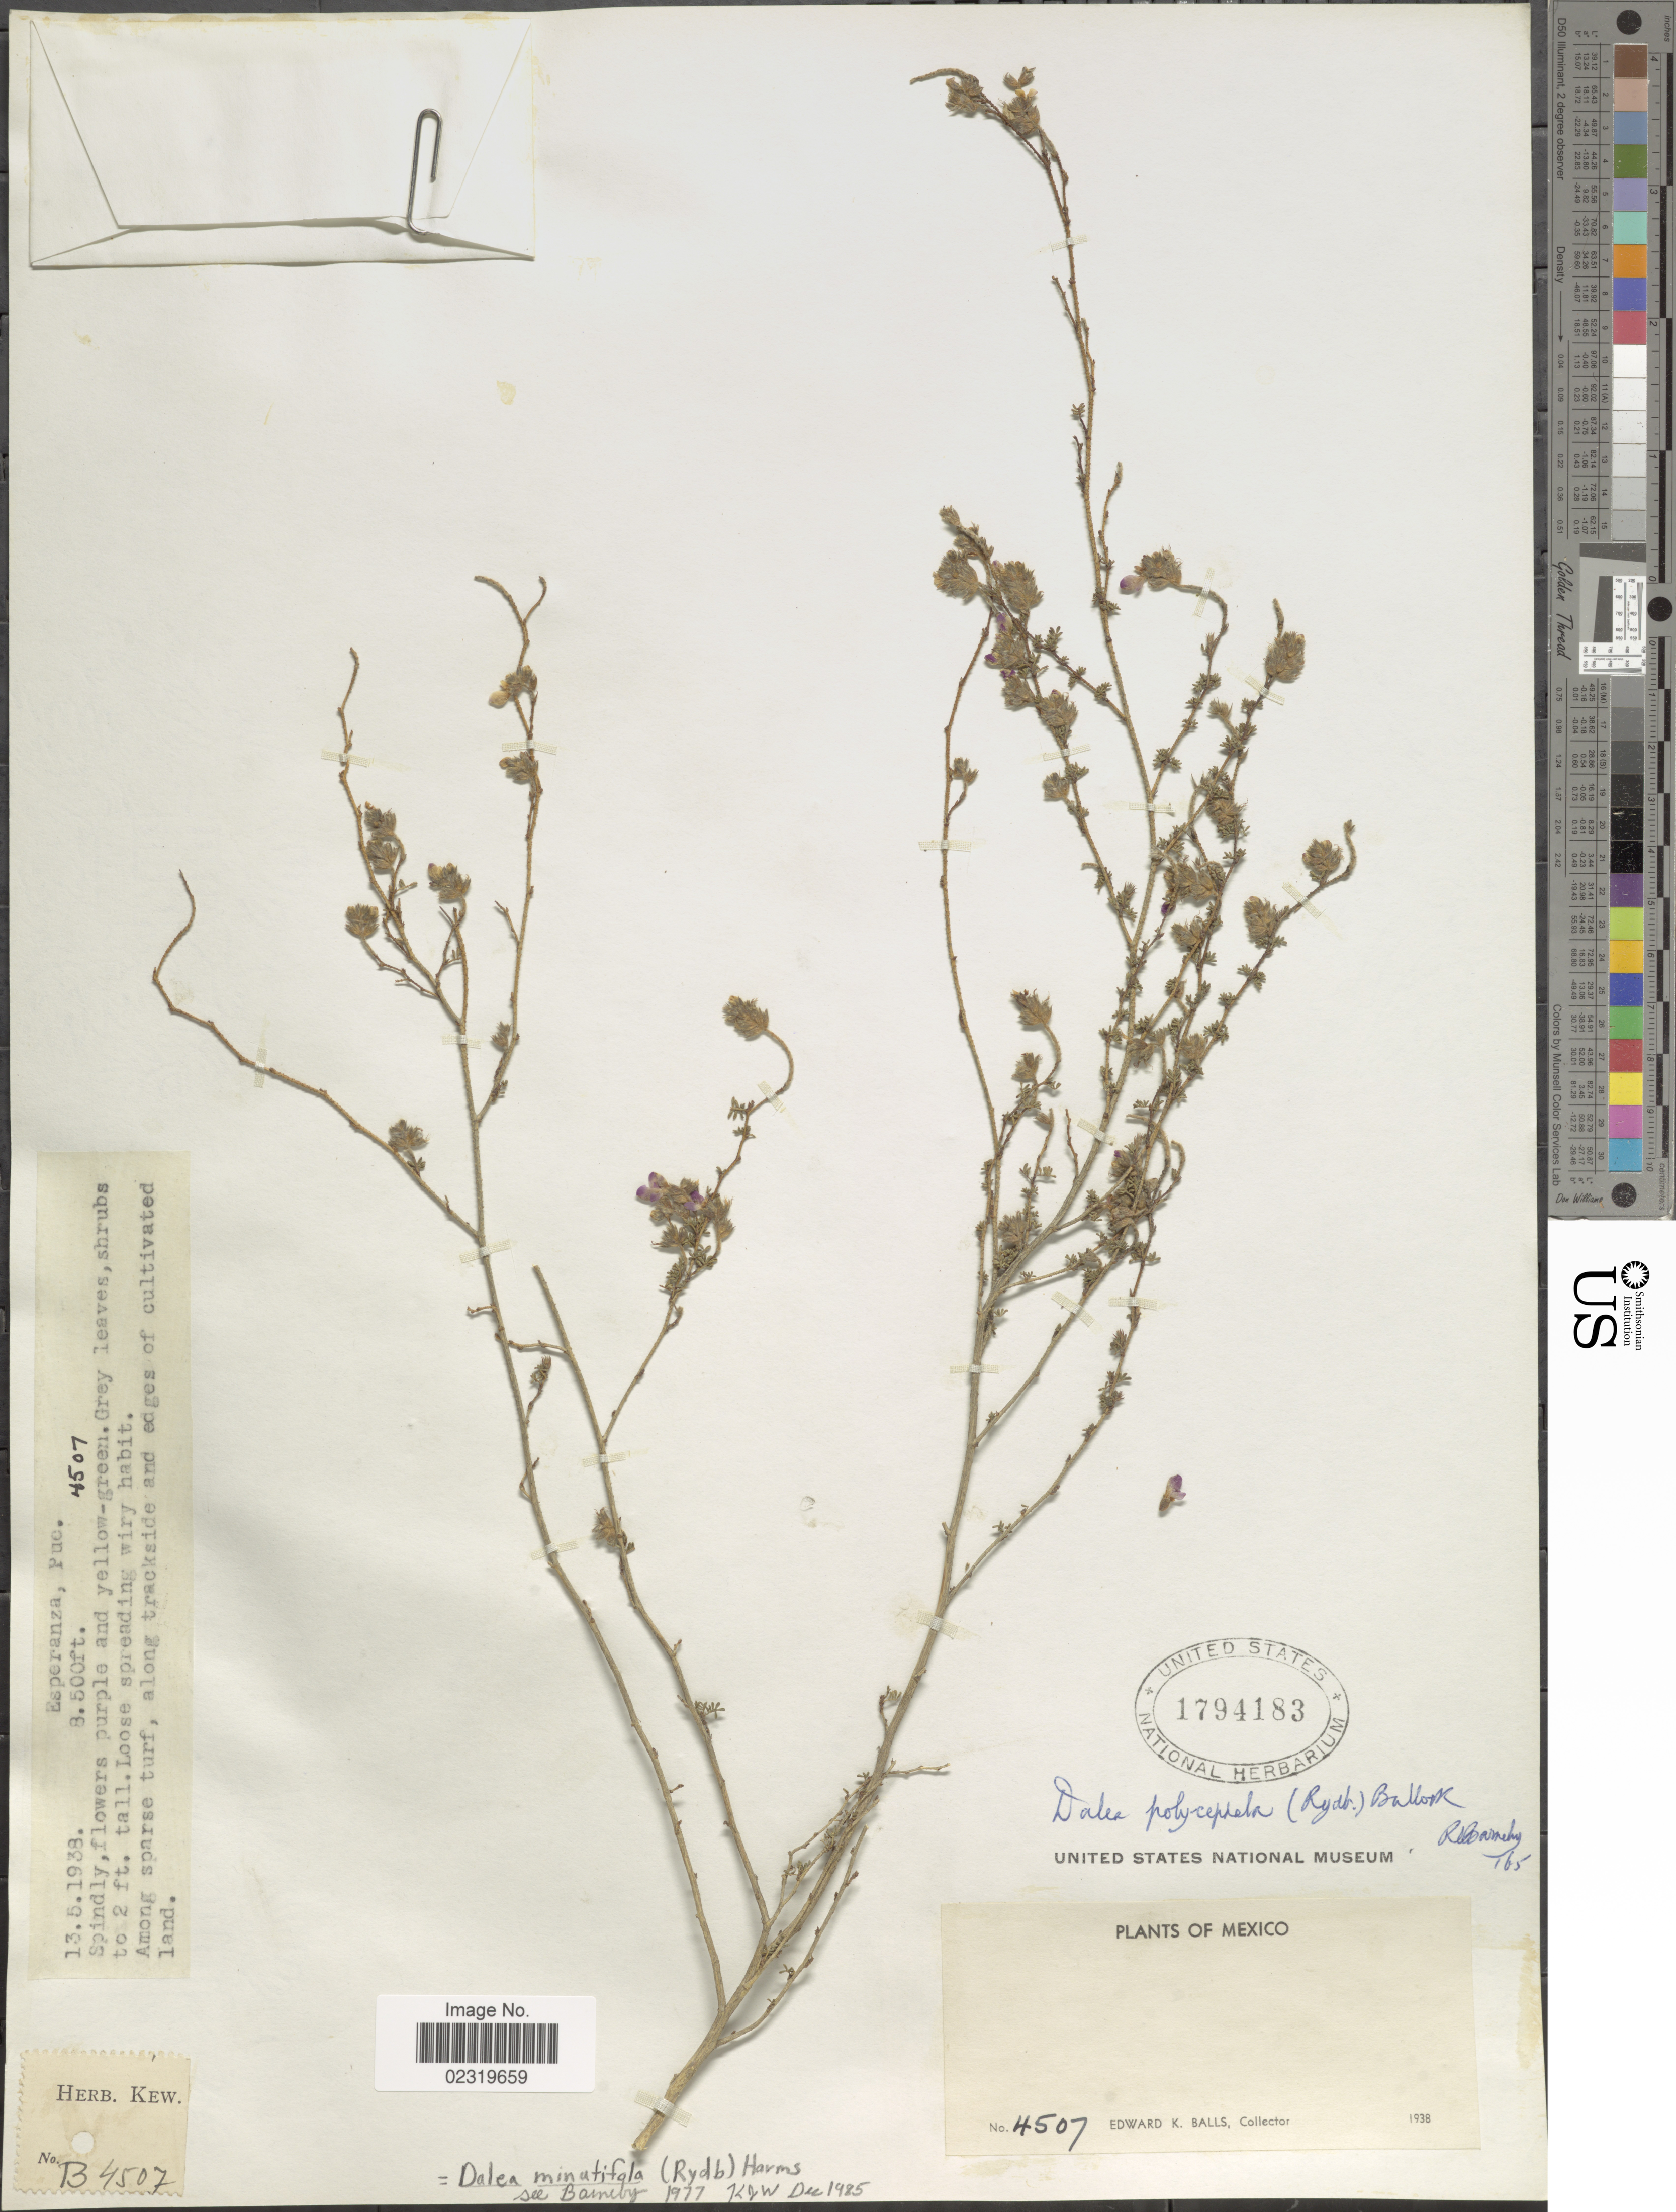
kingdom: Plantae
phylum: Tracheophyta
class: Magnoliopsida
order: Fabales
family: Fabaceae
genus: Dalea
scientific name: Dalea minutifolia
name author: (Rydb.) Harms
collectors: E. K. Balls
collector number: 4507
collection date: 1938-05-13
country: Mexico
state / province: Puebla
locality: Esperanza, Pue.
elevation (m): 2591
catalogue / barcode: US 1794183